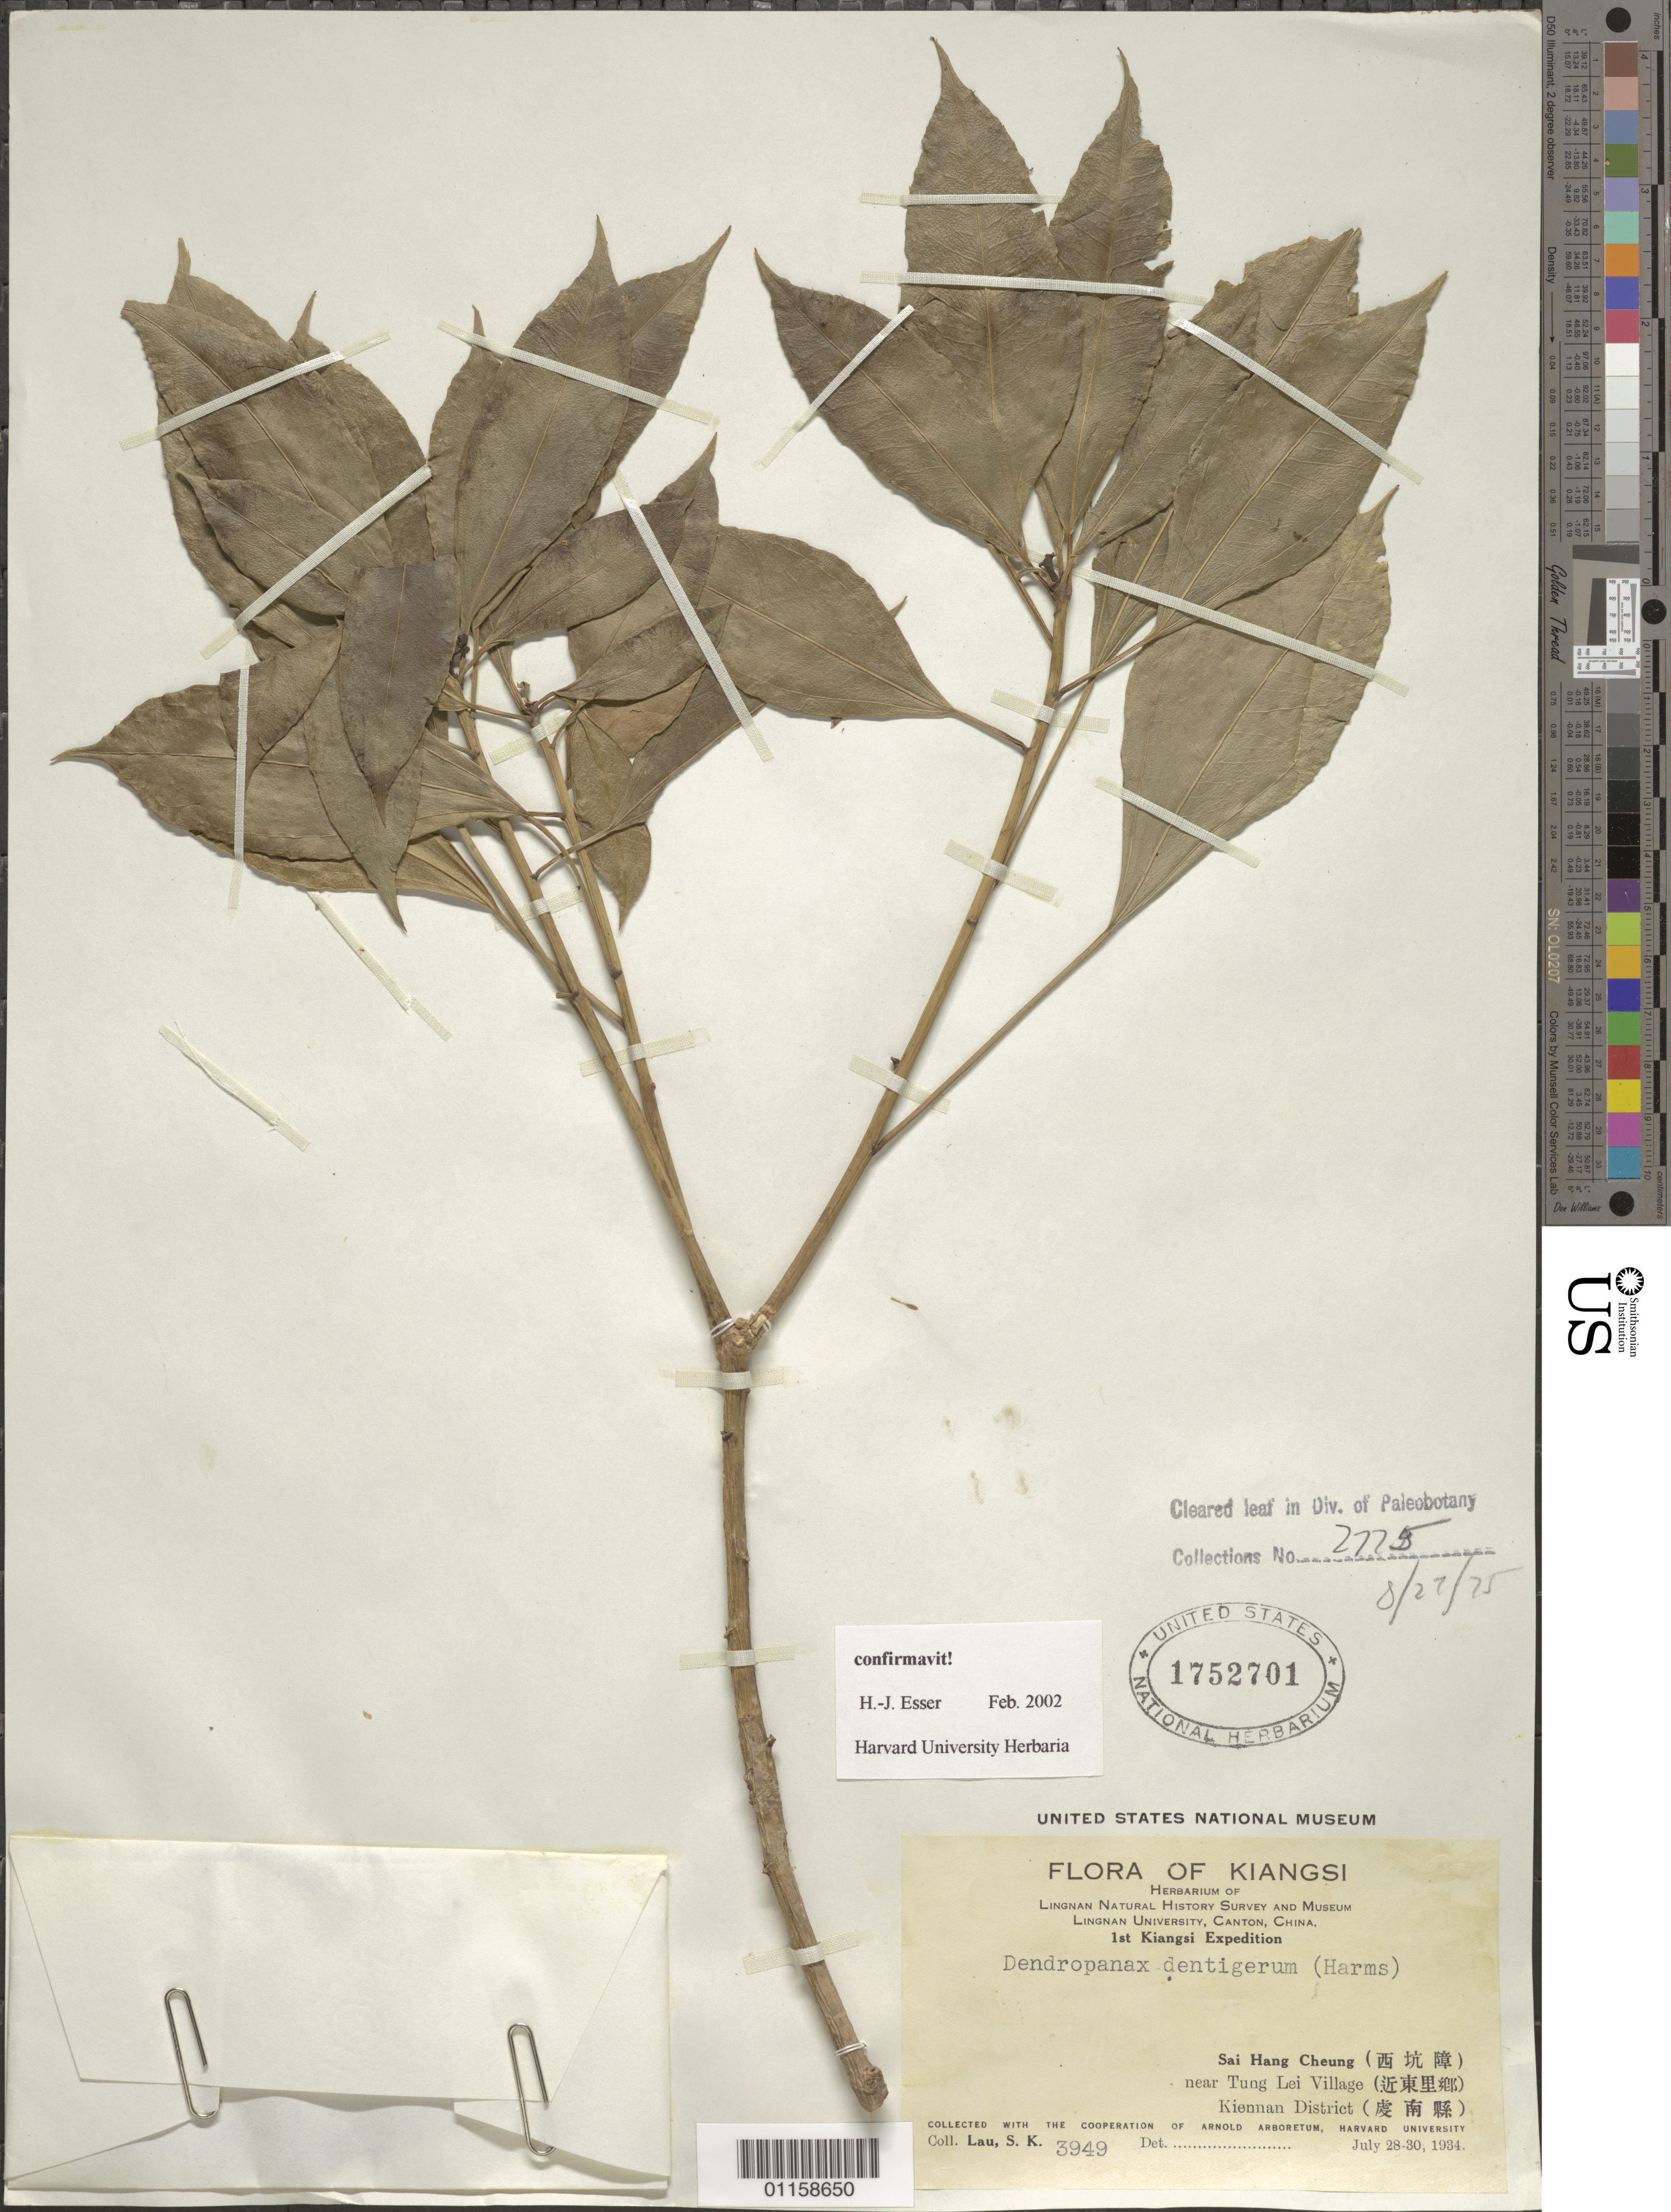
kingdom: Plantae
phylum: Tracheophyta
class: Magnoliopsida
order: Apiales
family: Araliaceae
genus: Dendropanax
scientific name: Dendropanax dentigerus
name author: (Harms) Merr.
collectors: S. K. Lau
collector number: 3949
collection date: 1934-07-28/1934-07-30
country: China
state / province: Jiangxi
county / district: Kiennan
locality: Sai Hang Cheung, near Tung Lei Village.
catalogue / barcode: US 1752701